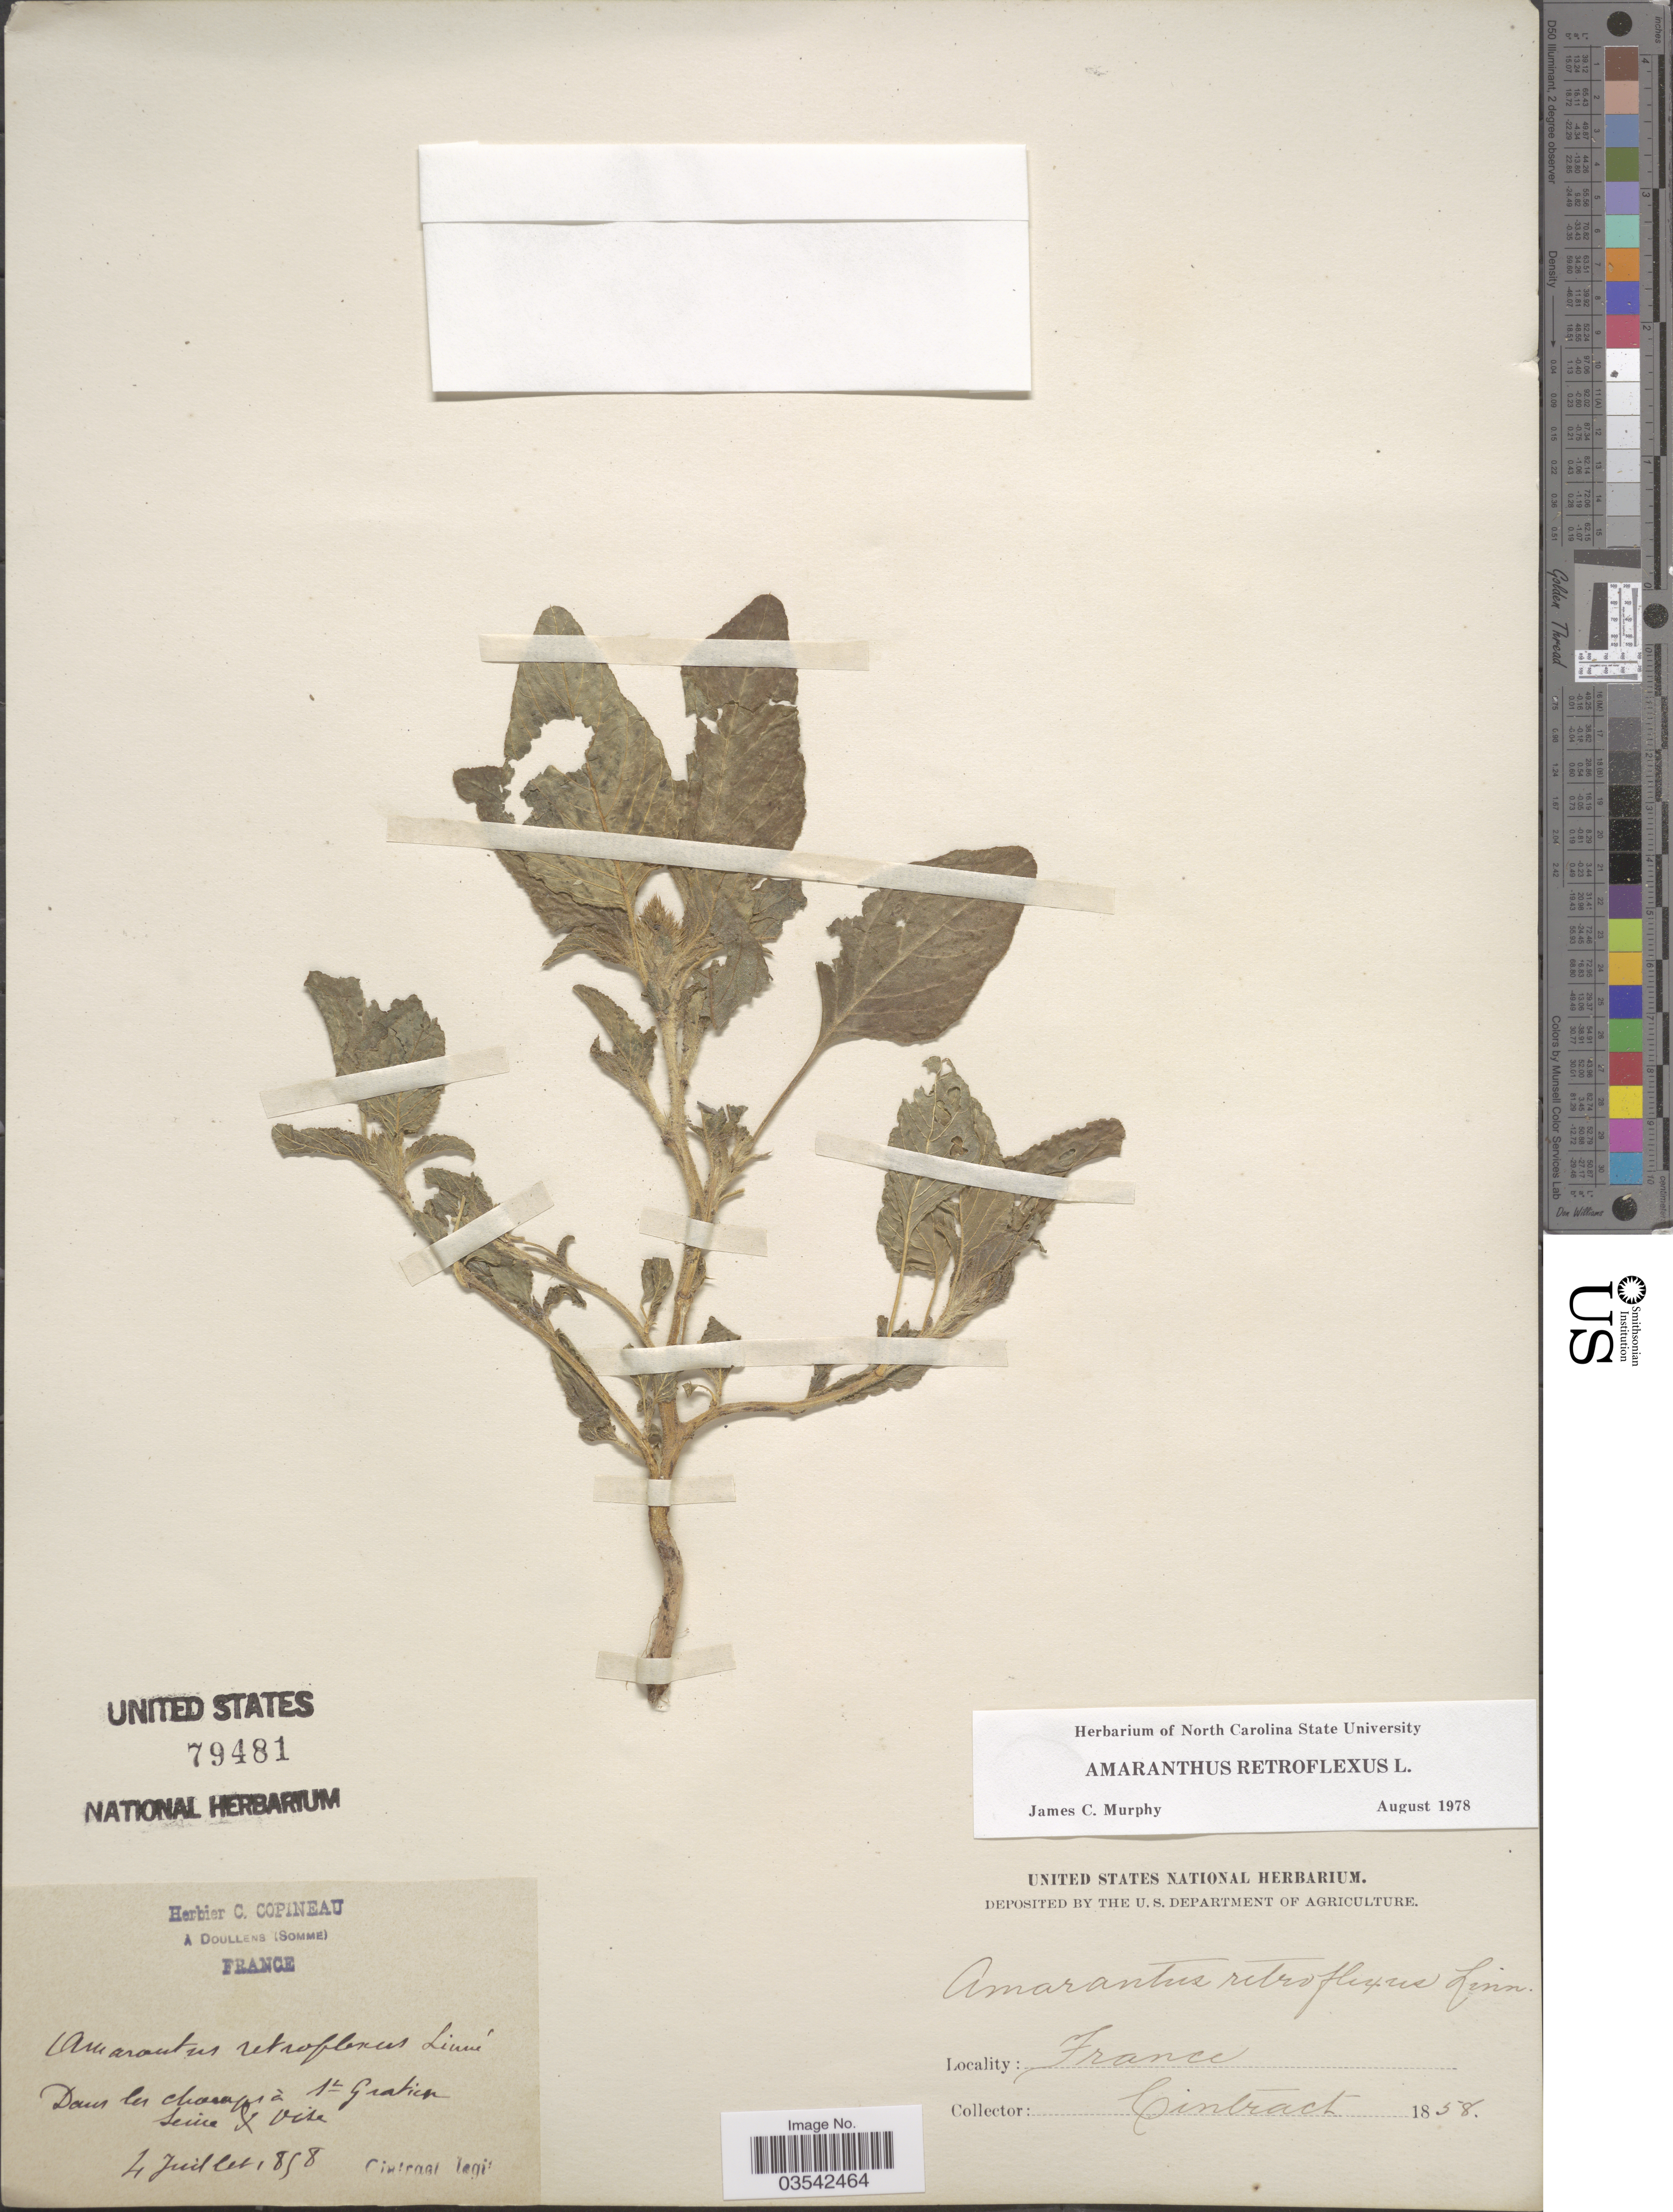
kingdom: Plantae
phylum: Tracheophyta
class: Magnoliopsida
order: Caryophyllales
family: Amaranthaceae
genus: Amaranthus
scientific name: Amaranthus retroflexus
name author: L.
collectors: Cintract, --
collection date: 1858-07-04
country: France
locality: Dans la champs à St. Gratica. Seine & Oise.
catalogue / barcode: US 79481